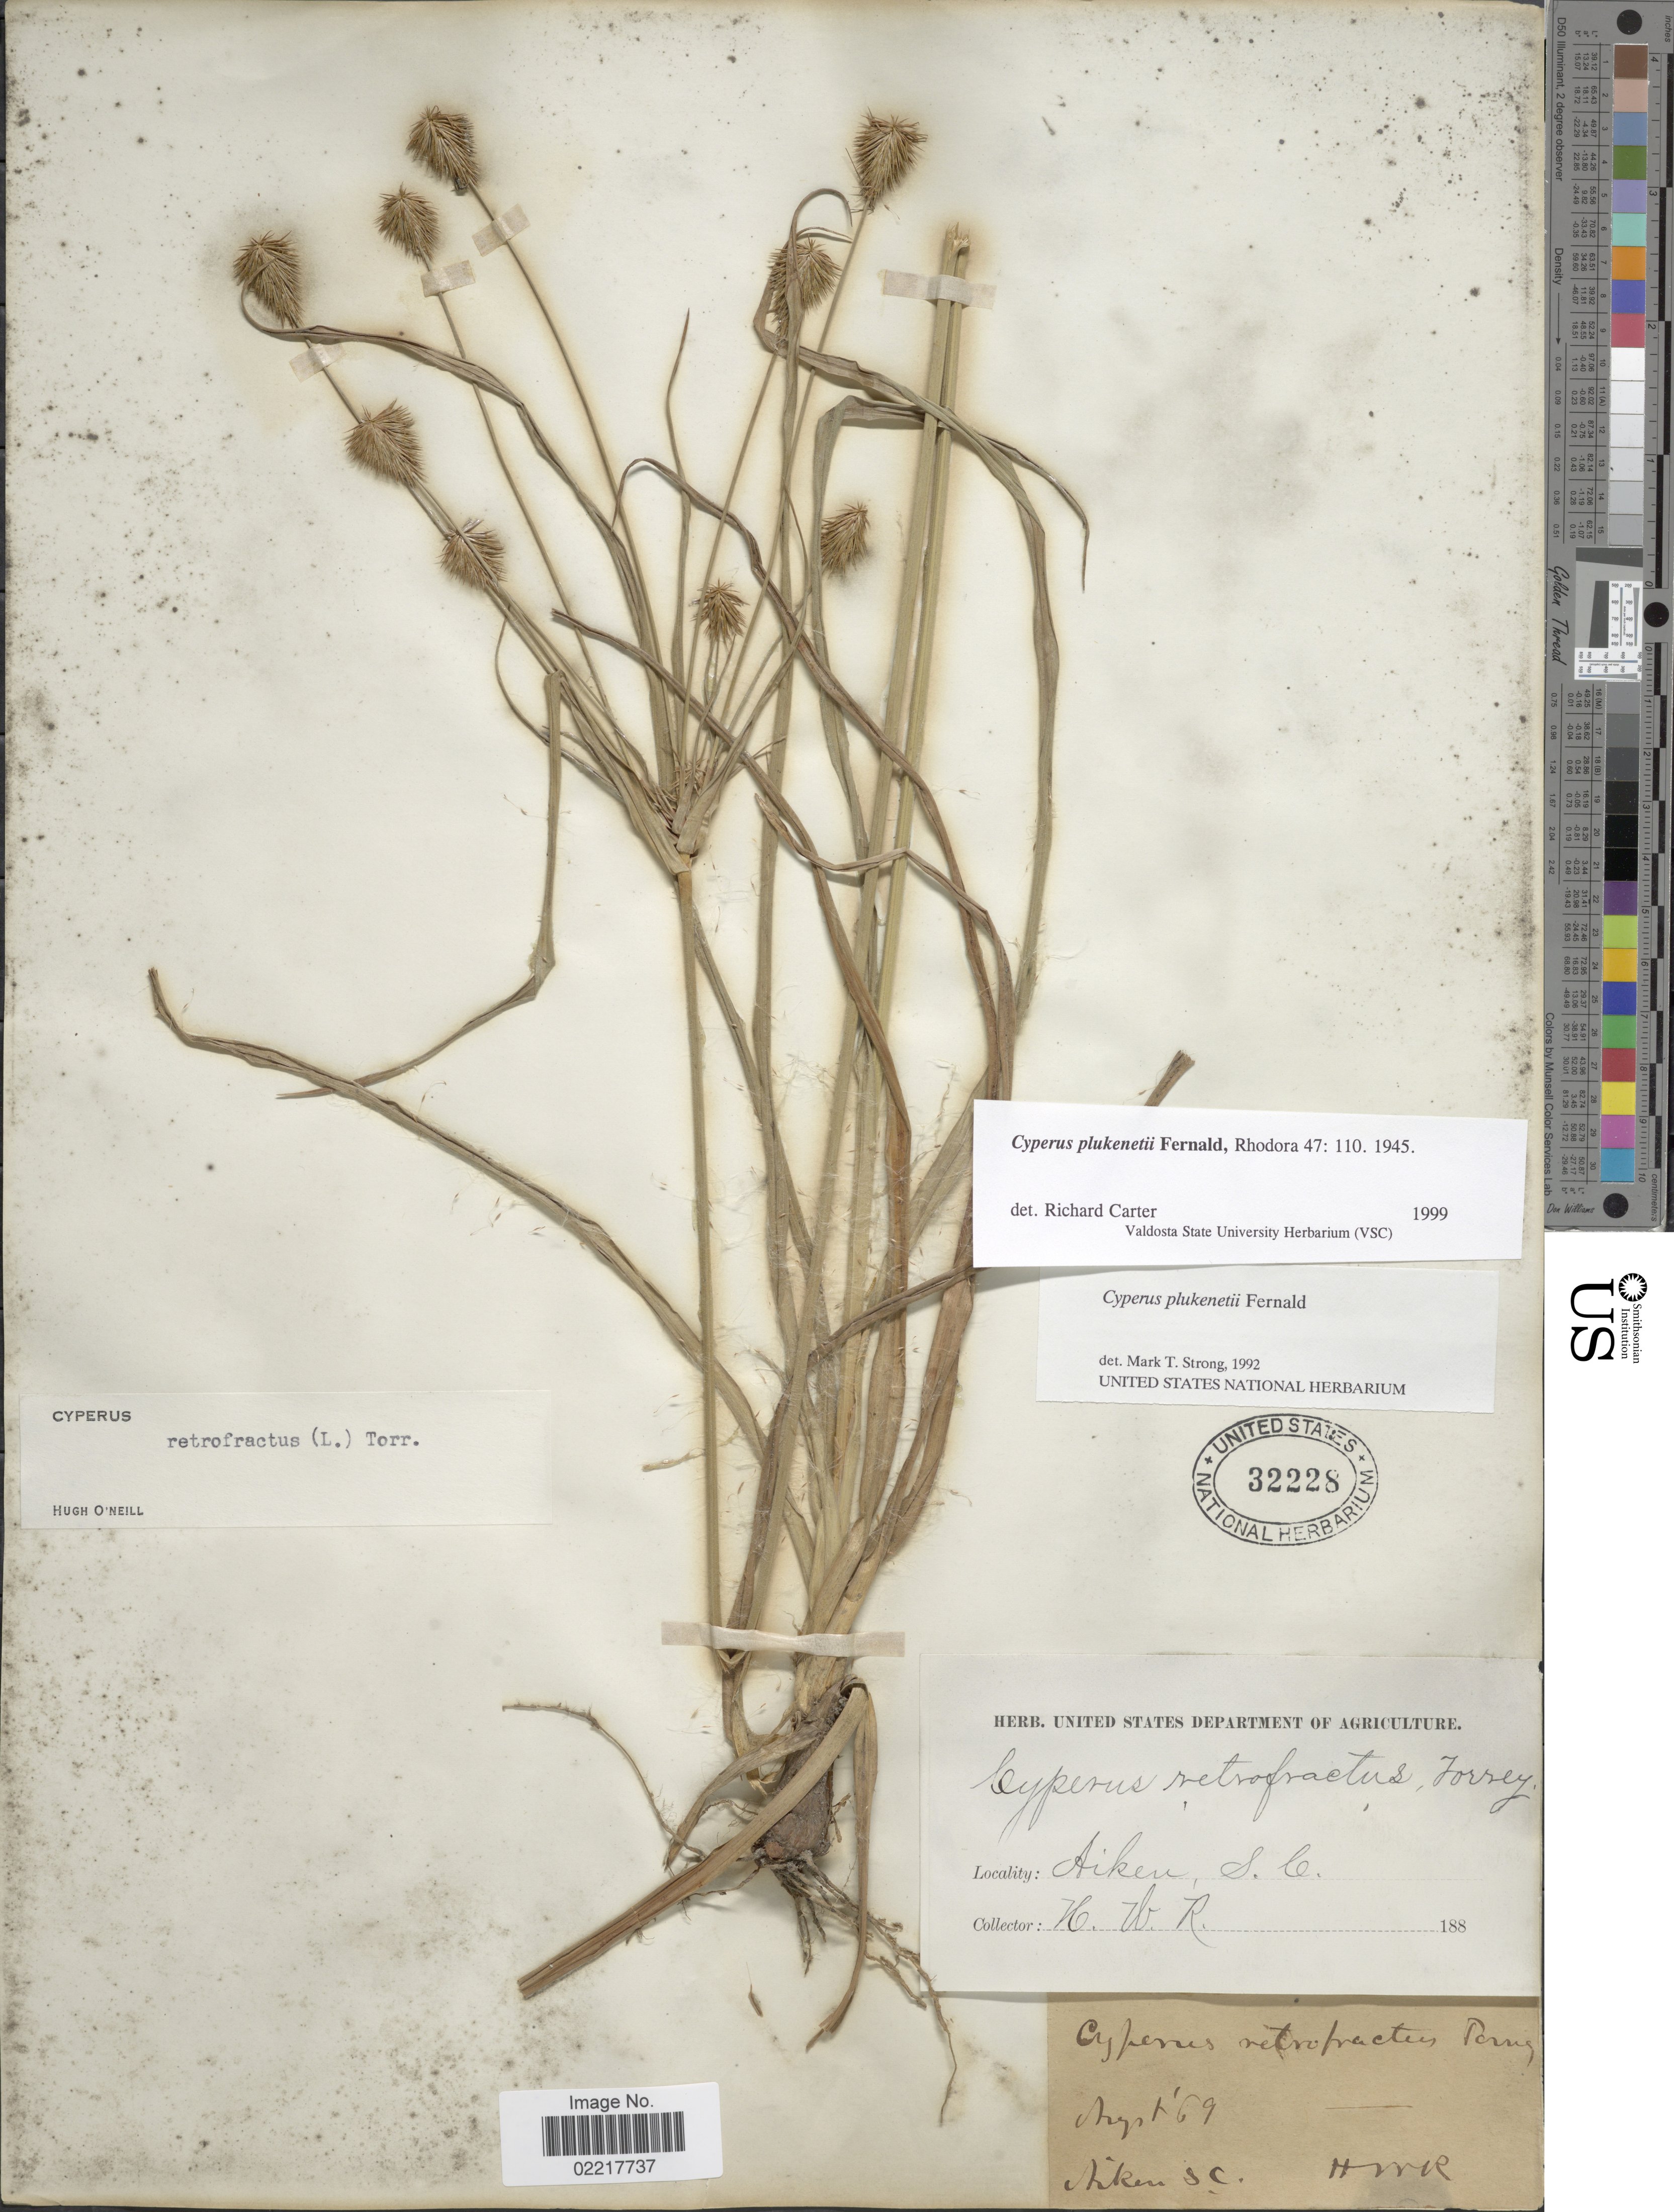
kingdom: Plantae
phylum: Tracheophyta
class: Liliopsida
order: Poales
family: Cyperaceae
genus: Cyperus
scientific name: Cyperus plukenetii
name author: Fernald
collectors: H. W. R.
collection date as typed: Transcribed d/m/y: /9/69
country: United States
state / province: South Carolina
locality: Aiken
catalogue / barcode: US 32228